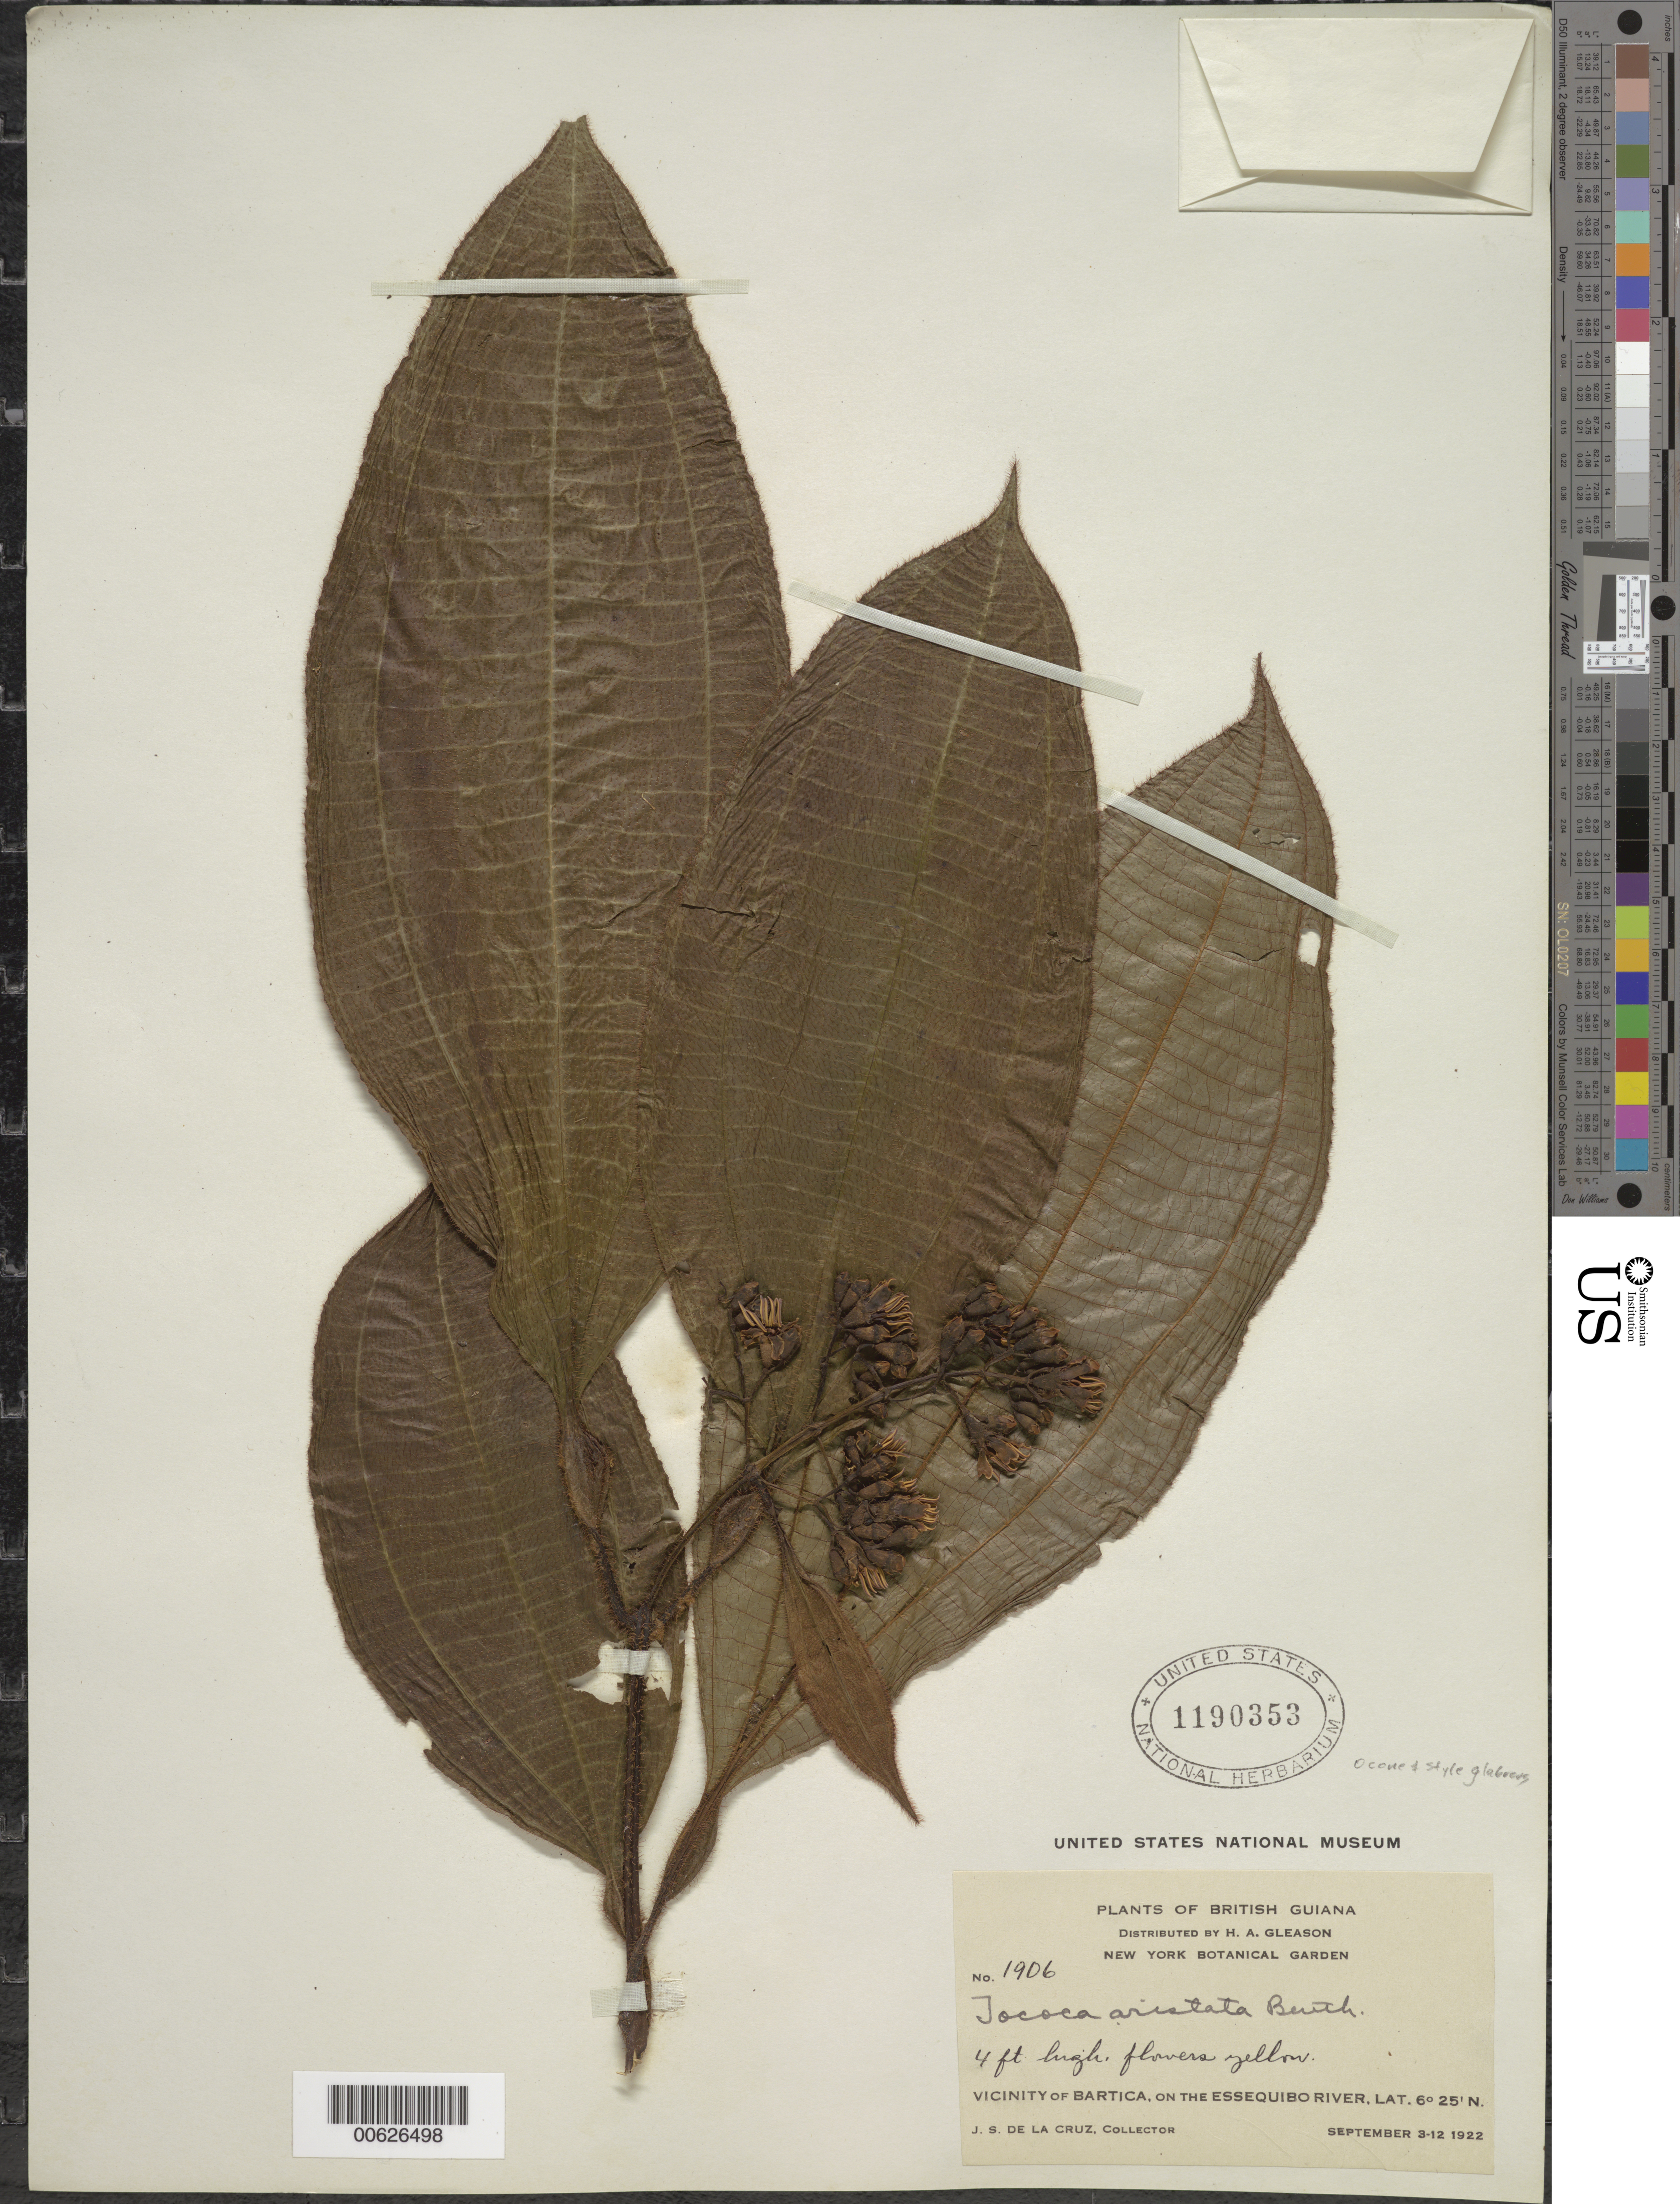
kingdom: Plantae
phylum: Tracheophyta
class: Magnoliopsida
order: Myrtales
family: Melastomataceae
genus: Tococa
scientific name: Tococa aristata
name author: Benth.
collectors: J. S. de la Cruz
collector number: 1906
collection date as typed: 3-Sep-22 to 12-Sep-22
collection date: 1922-09-03/1922-09-12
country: Guyana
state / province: Cuyuni-Mazaruni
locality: Bartica, vic., on the Essequibo River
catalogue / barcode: US 1190353